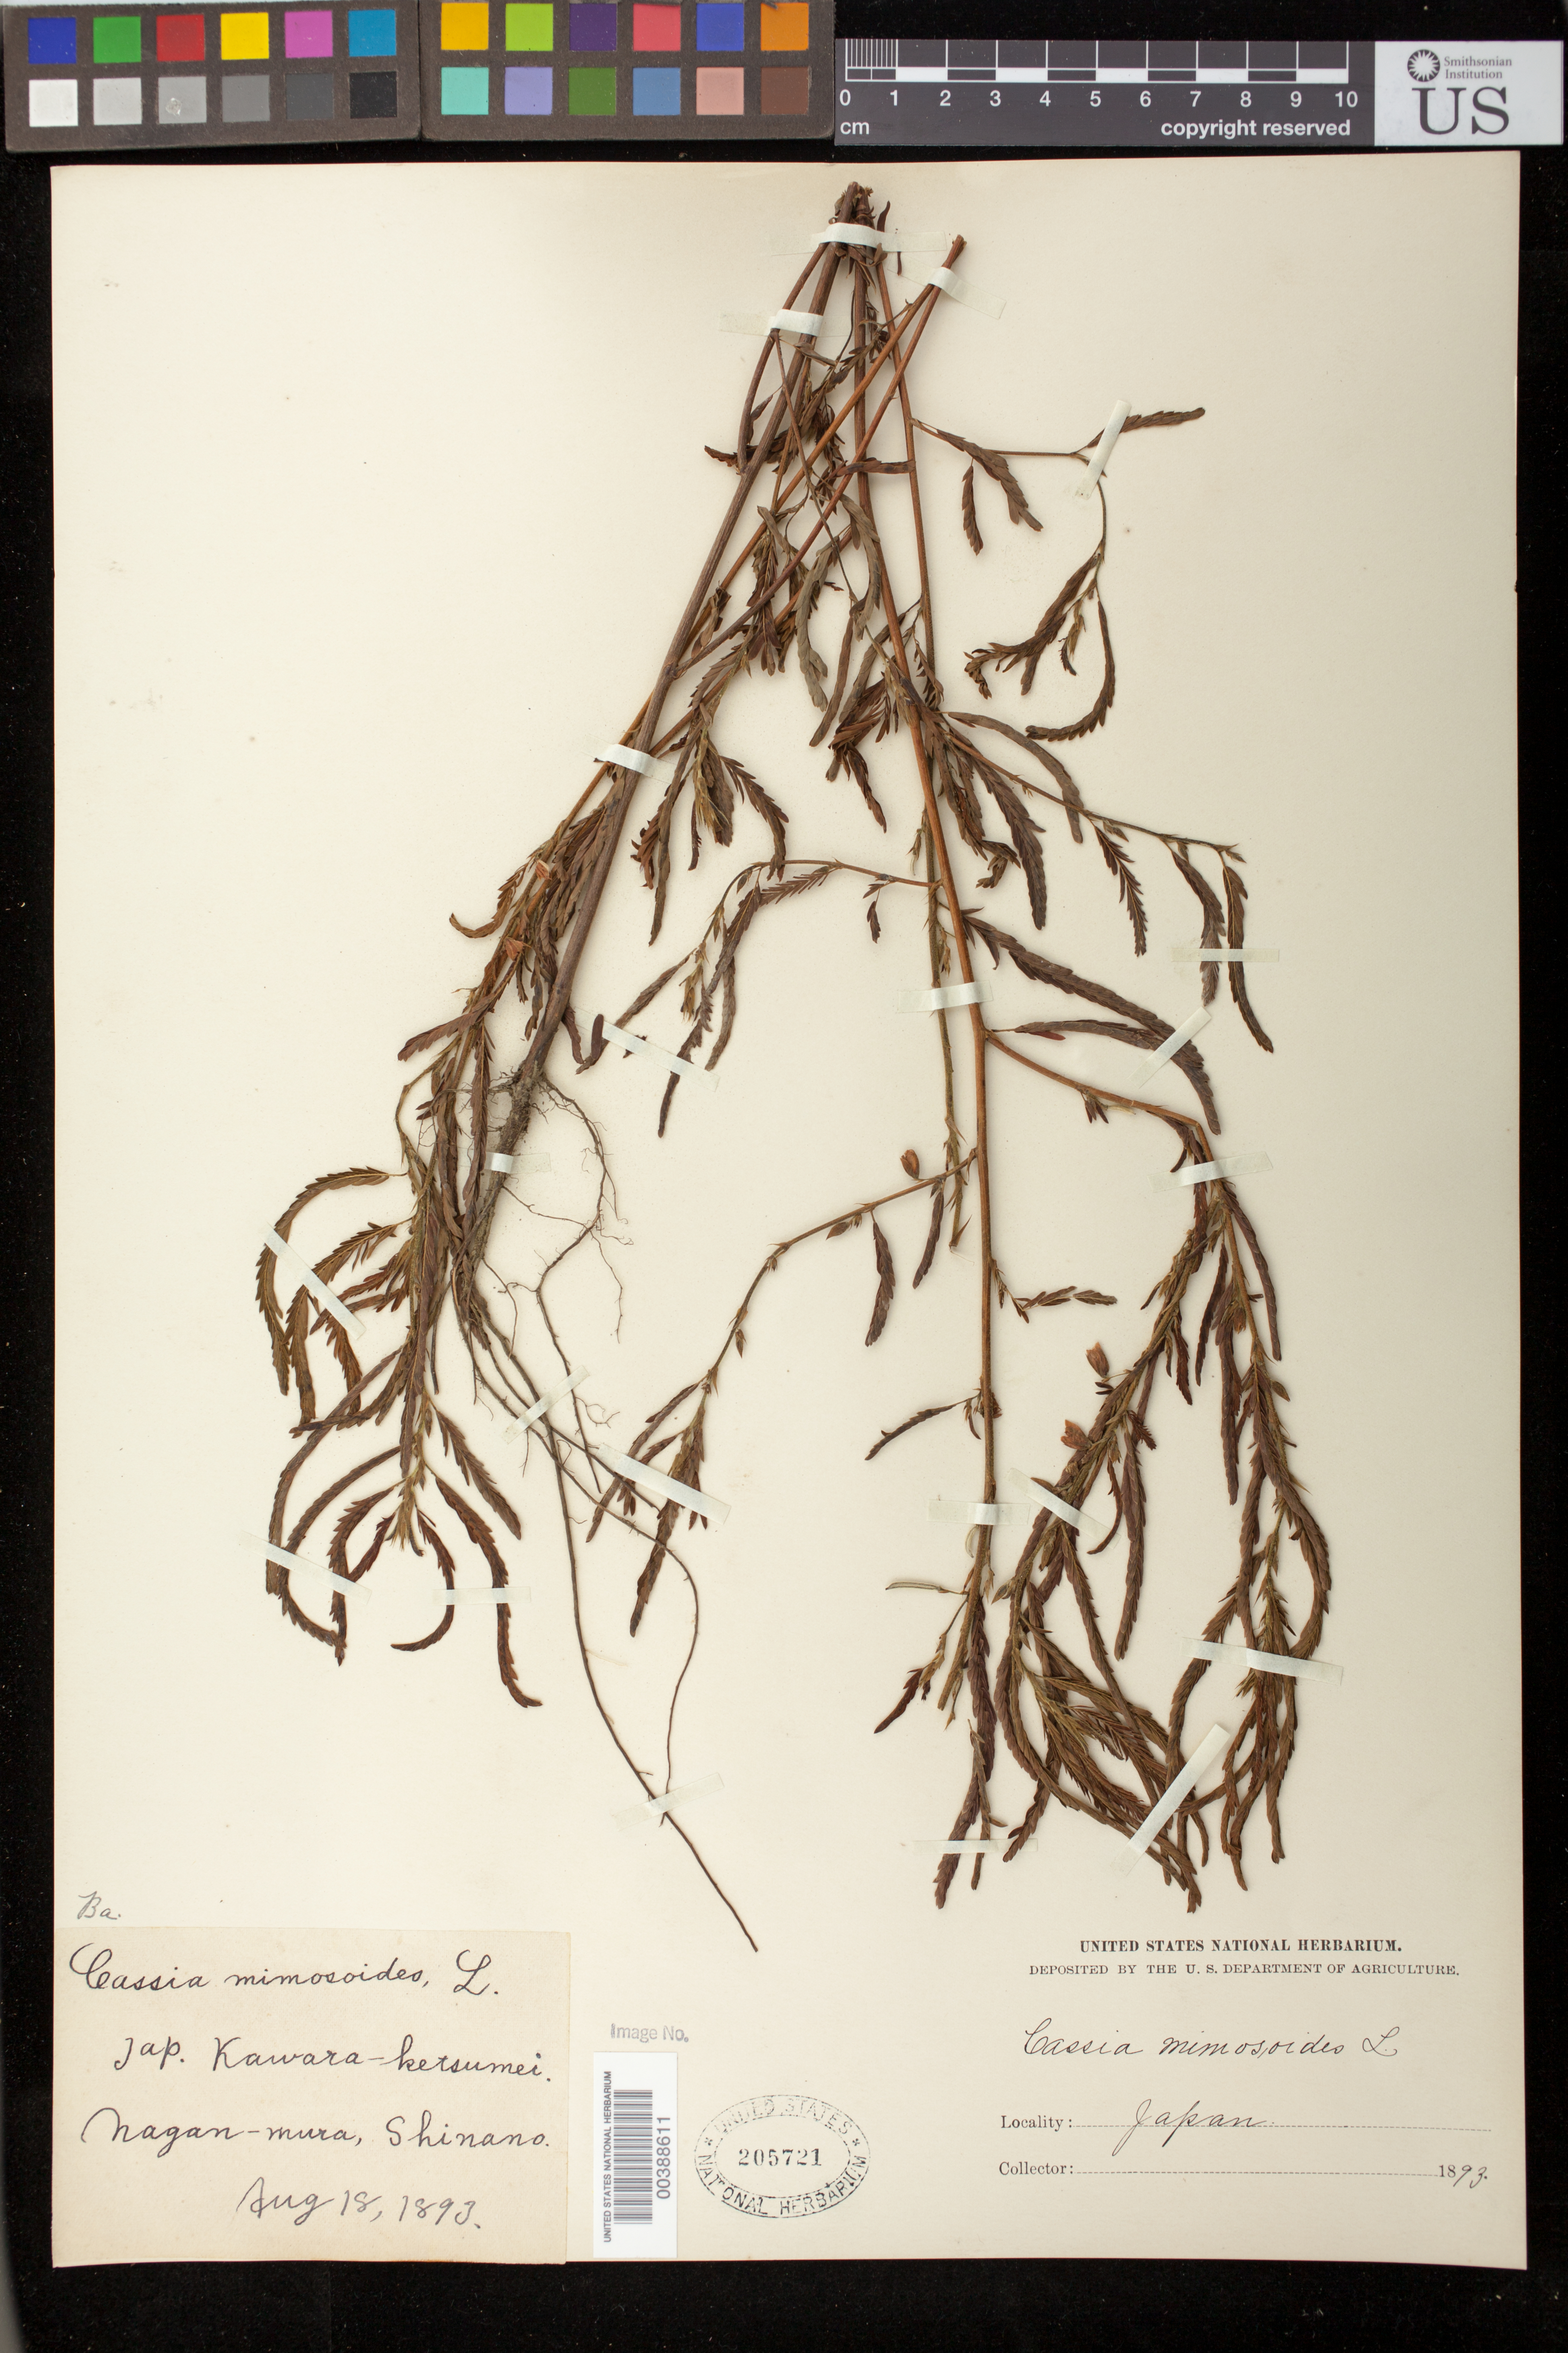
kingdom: Plantae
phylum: Tracheophyta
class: Magnoliopsida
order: Fabales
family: Fabaceae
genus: Chamaecrista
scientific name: Chamaecrista mimosoides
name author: (L.) Greene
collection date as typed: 18 Aug 1893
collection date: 1893-08-18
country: Japan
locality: Nagan-mura, Shinano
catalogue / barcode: US 205721